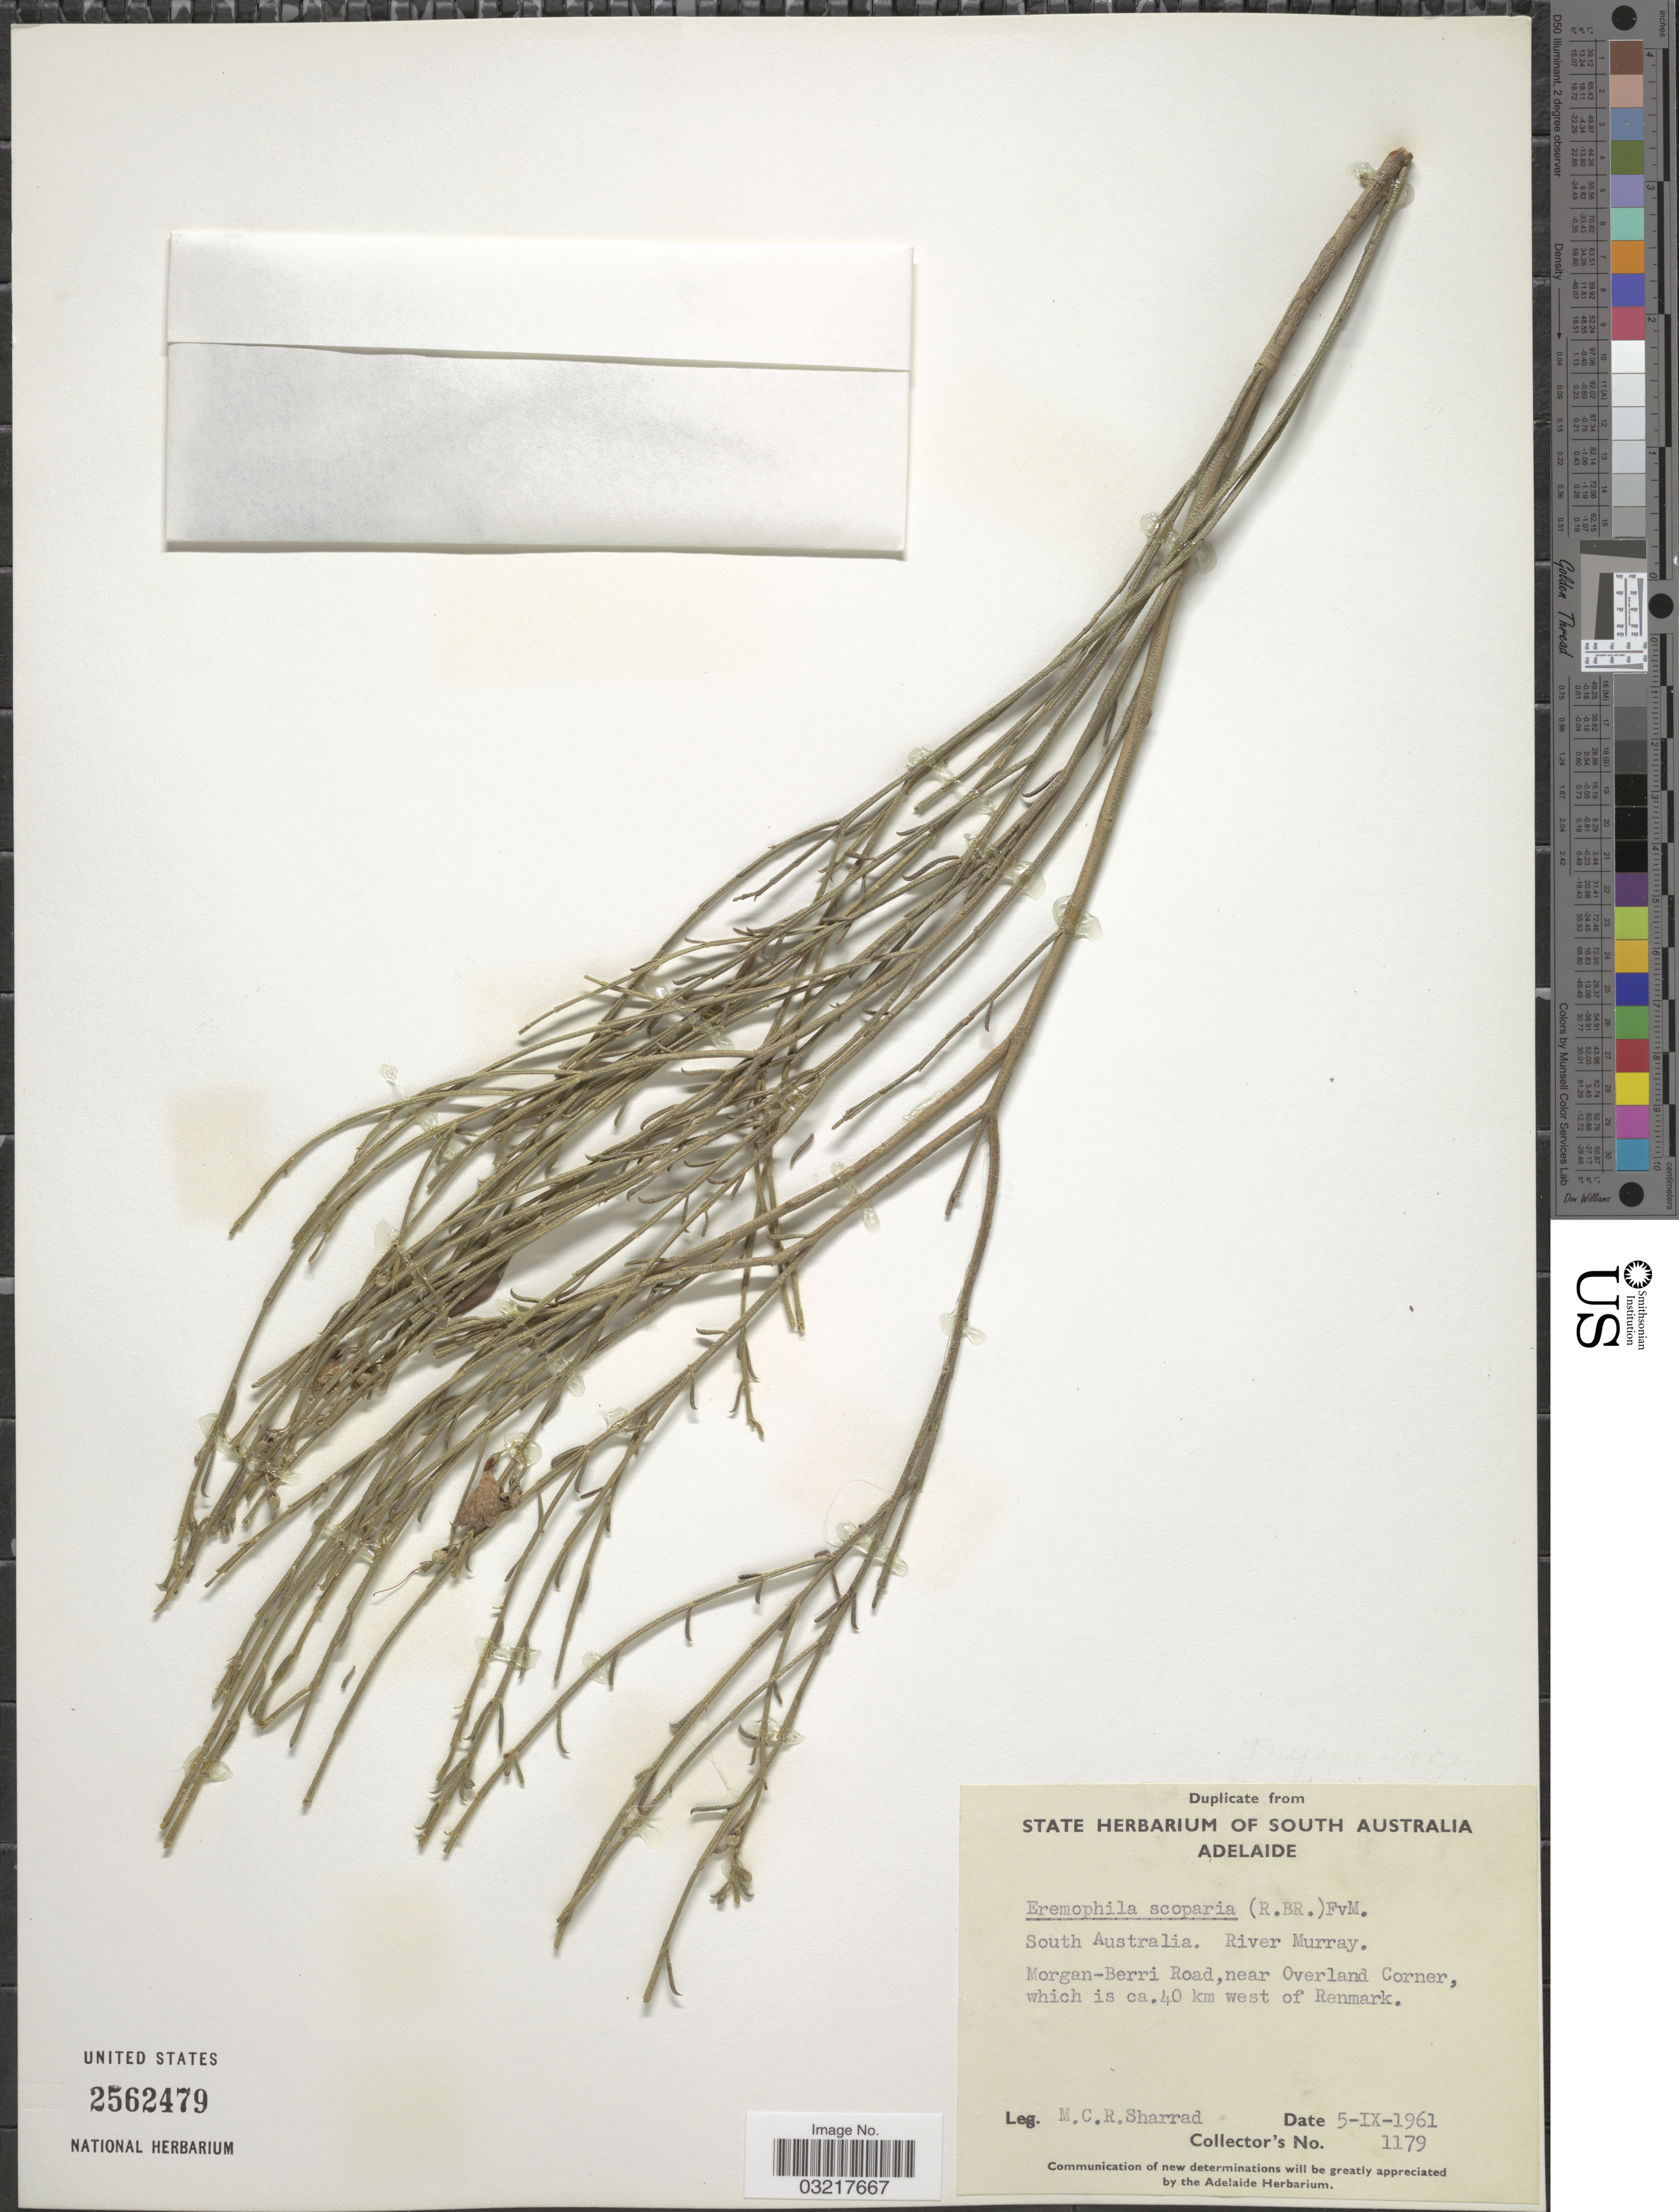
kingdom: Plantae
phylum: Tracheophyta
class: Magnoliopsida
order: Lamiales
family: Scrophulariaceae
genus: Eremophila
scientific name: Eremophila scoparia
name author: (R. Br.) F. Muell.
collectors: M. Sharrad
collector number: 1179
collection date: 1961-09-05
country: Australia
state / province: South Australia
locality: River Murray. Morgan-Berri Road,near Overland Corner, which is ca.40 km west of Renmark.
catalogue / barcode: US 2562479